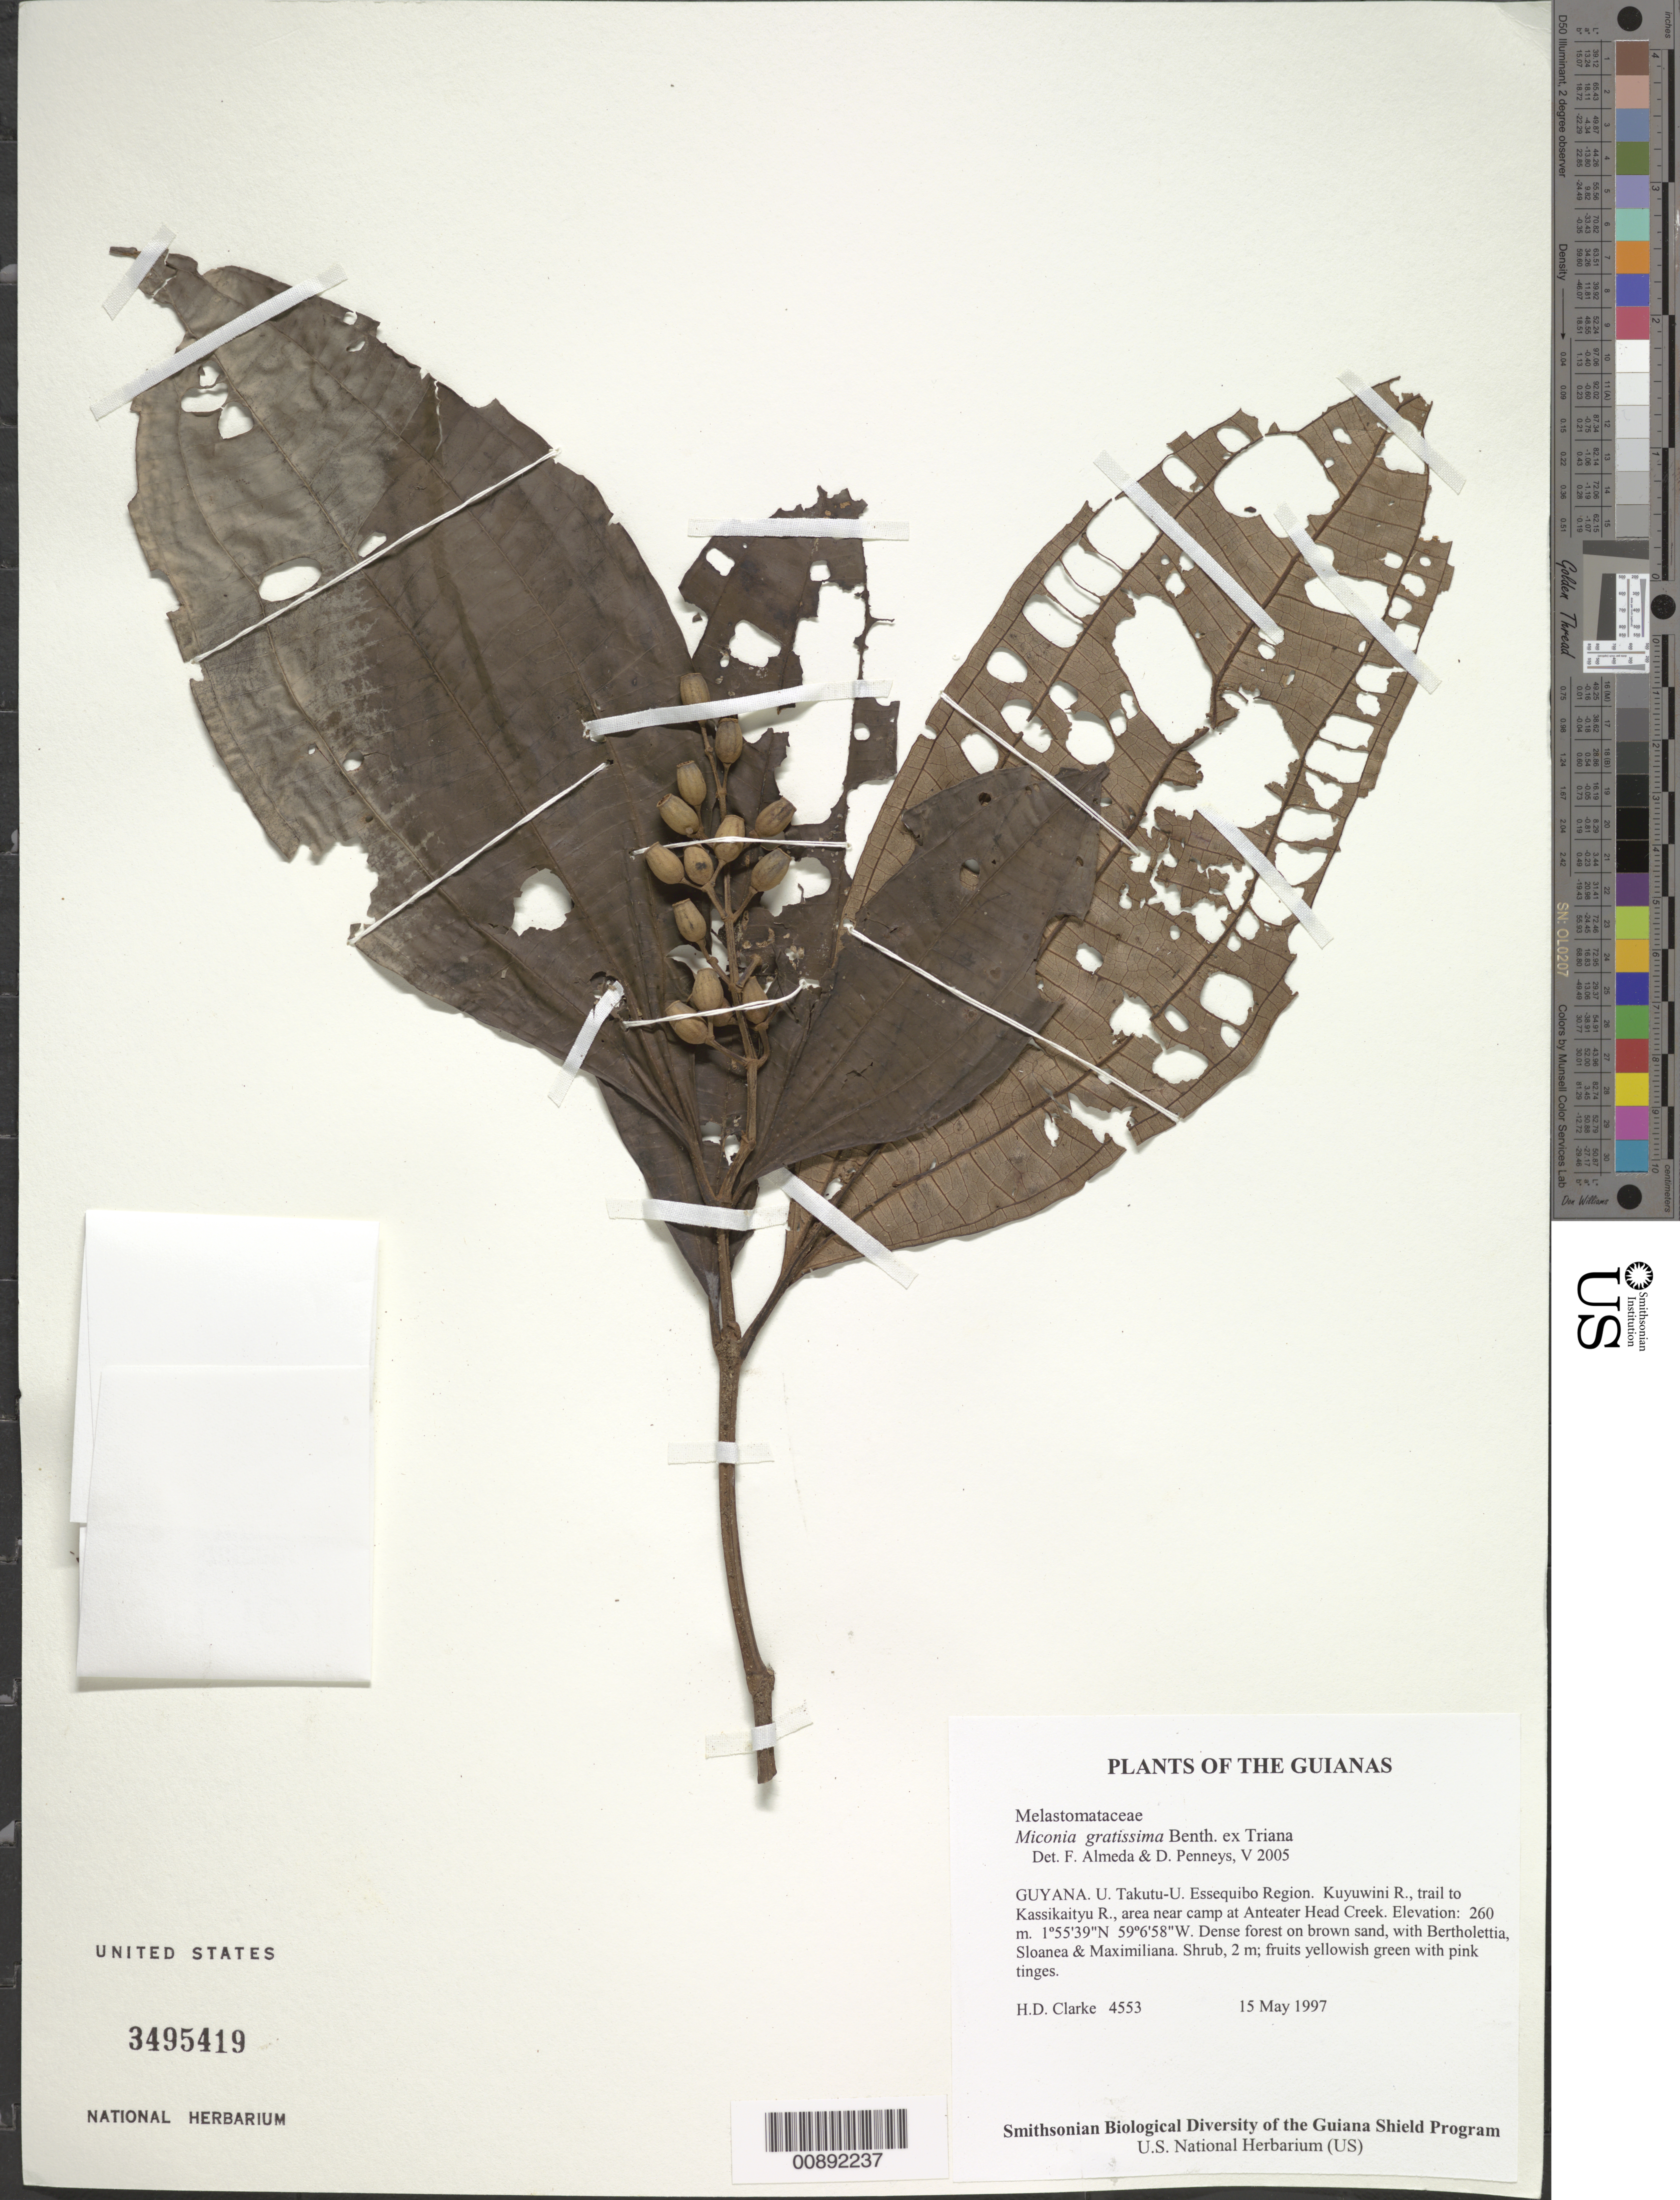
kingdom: Plantae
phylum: Tracheophyta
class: Magnoliopsida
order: Myrtales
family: Melastomataceae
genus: Miconia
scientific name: Miconia gratissima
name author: Benth. ex Triana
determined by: Almeda, F.; Penneys, D. S.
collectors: H. D. Clarke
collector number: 4553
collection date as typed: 15 May 1997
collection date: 1997-05-15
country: Guyana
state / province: U. Takutu-U. Essequibo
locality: Kuyuwini R., trail to Kassikaityu R., area near camp at Anteater Head Creek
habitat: Dense forest on brown sand, with Bertholettia, Sloanea & Maximiliana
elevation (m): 260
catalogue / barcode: US 3495419